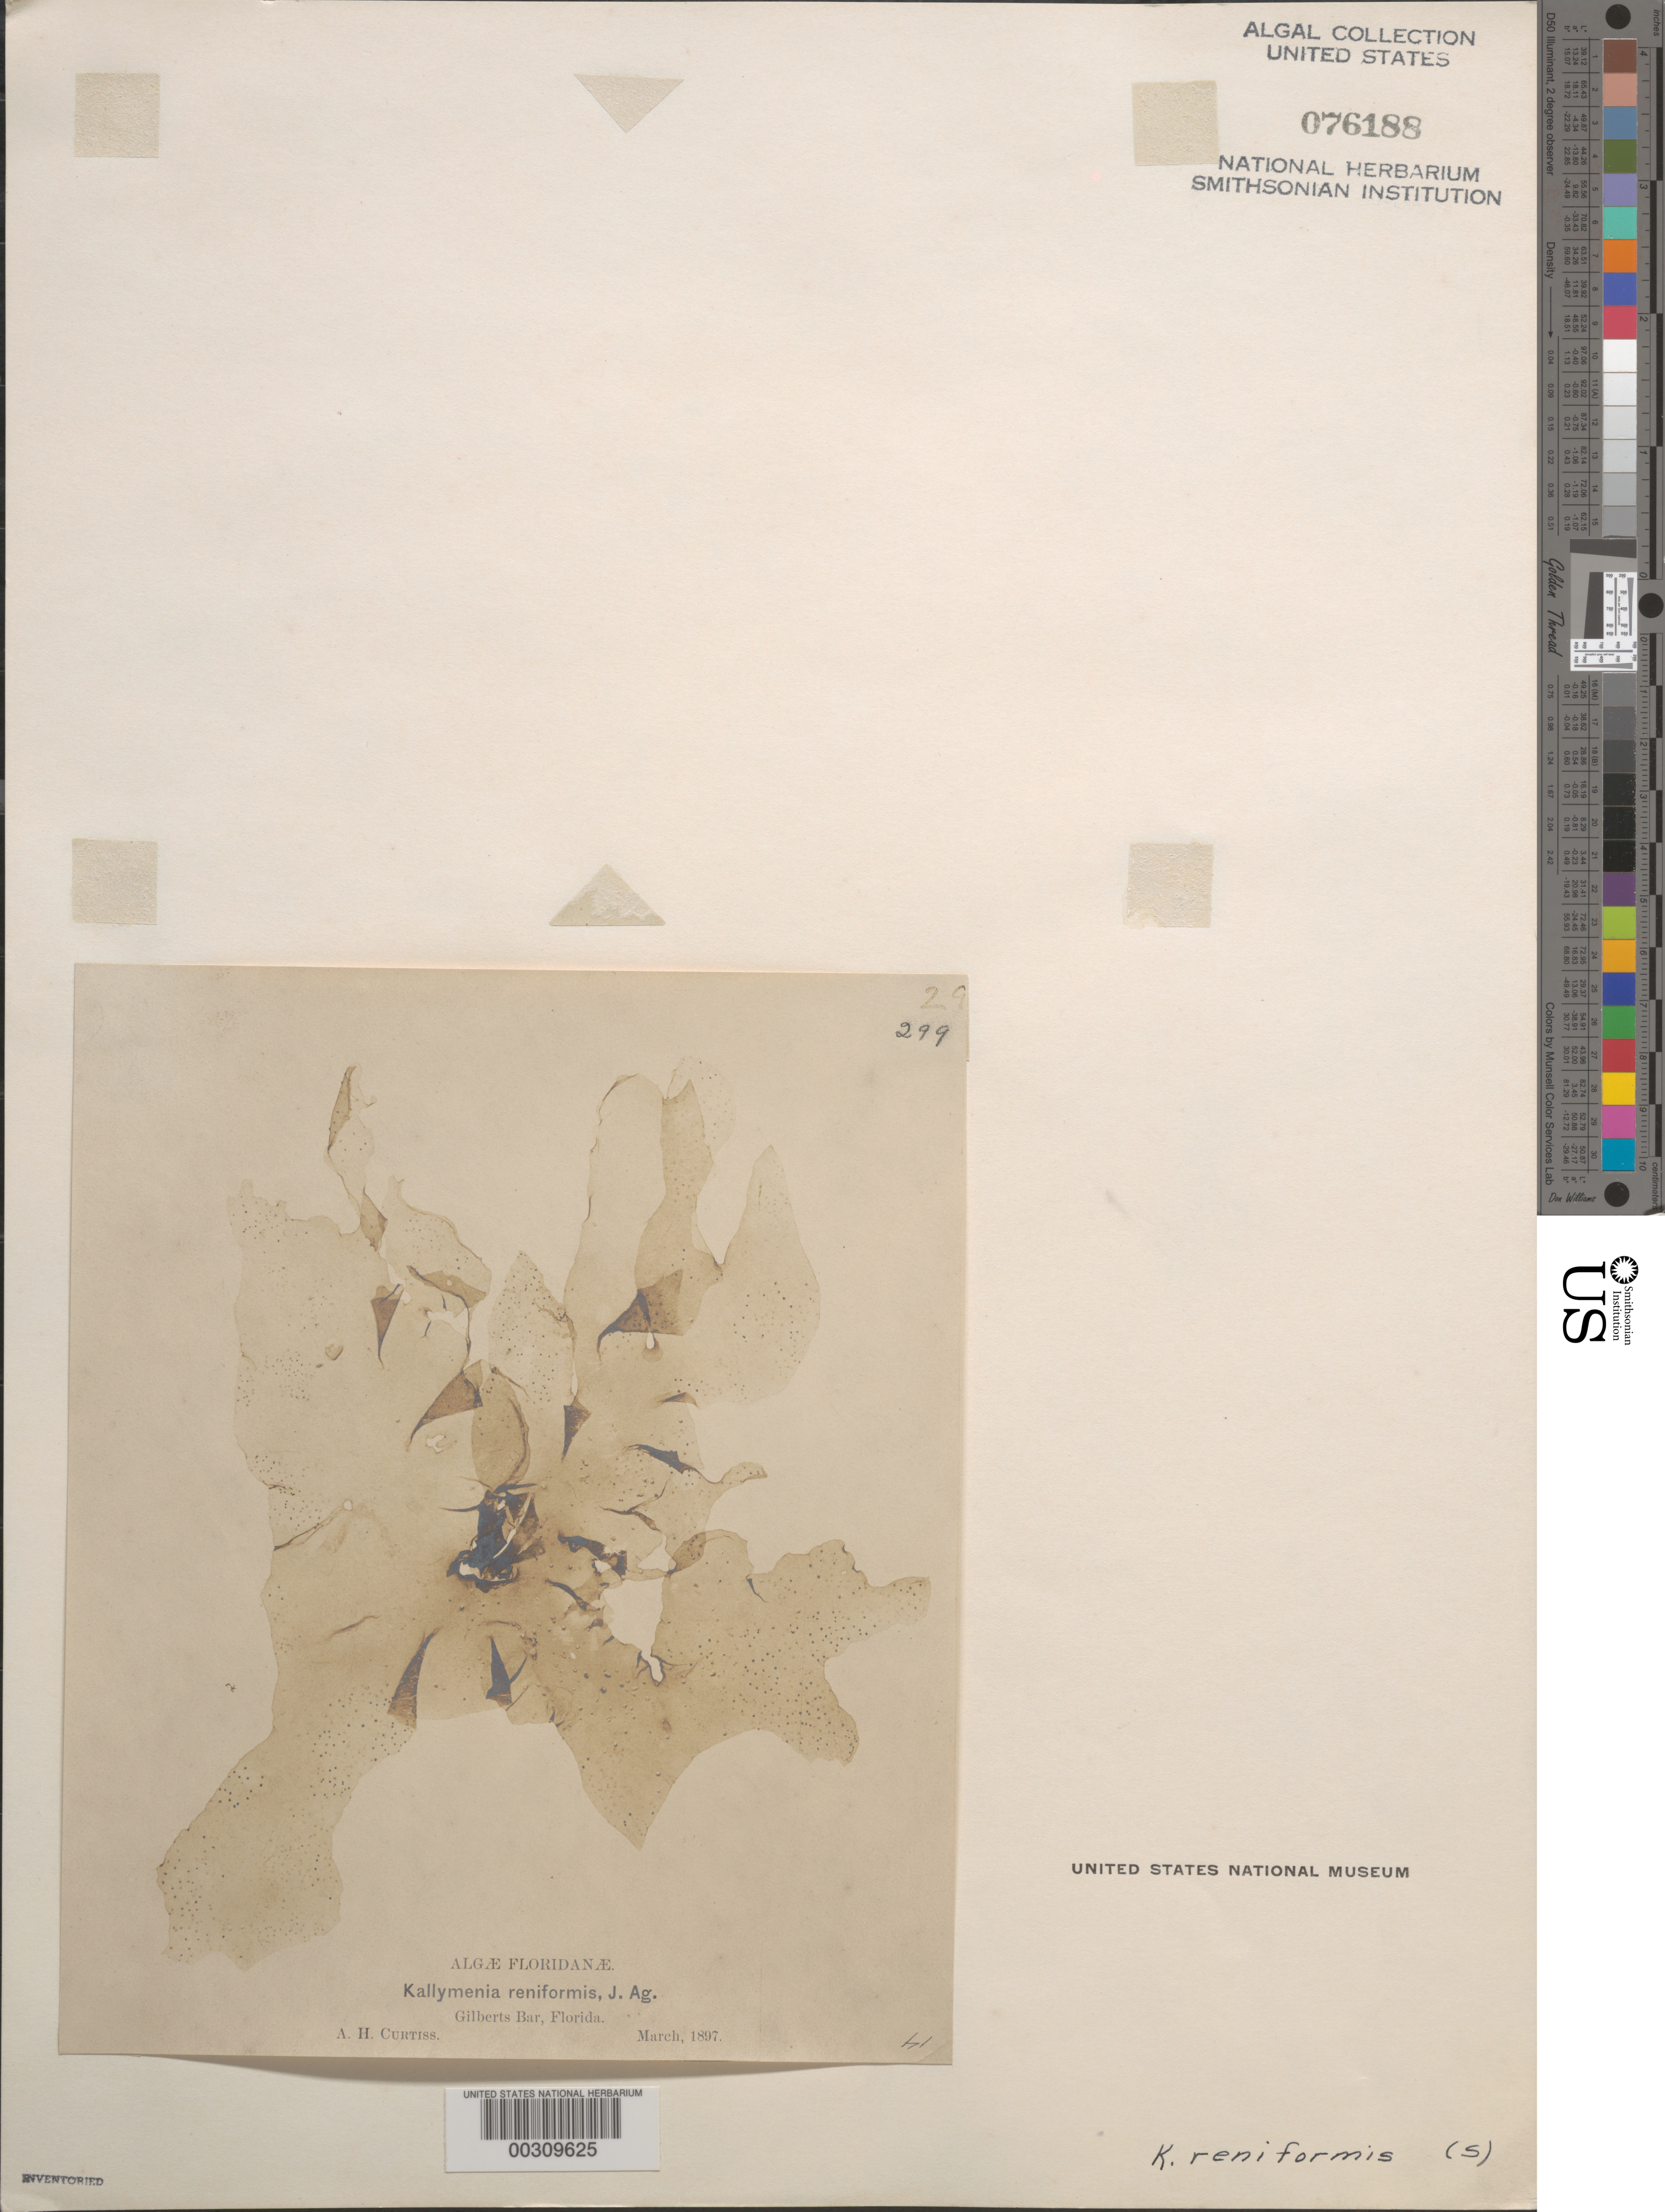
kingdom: Plantae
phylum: Rhodophyta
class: Florideophyceae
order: Gigartinales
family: Kallymeniaceae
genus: Kallymenia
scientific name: Kallymenia reniformis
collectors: A. H. Curtiss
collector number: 299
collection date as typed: Mar 1897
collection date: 1897-03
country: United States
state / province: Florida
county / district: Martin County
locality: Gilberts Shoal (Gilberts Bar)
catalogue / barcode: US 76188